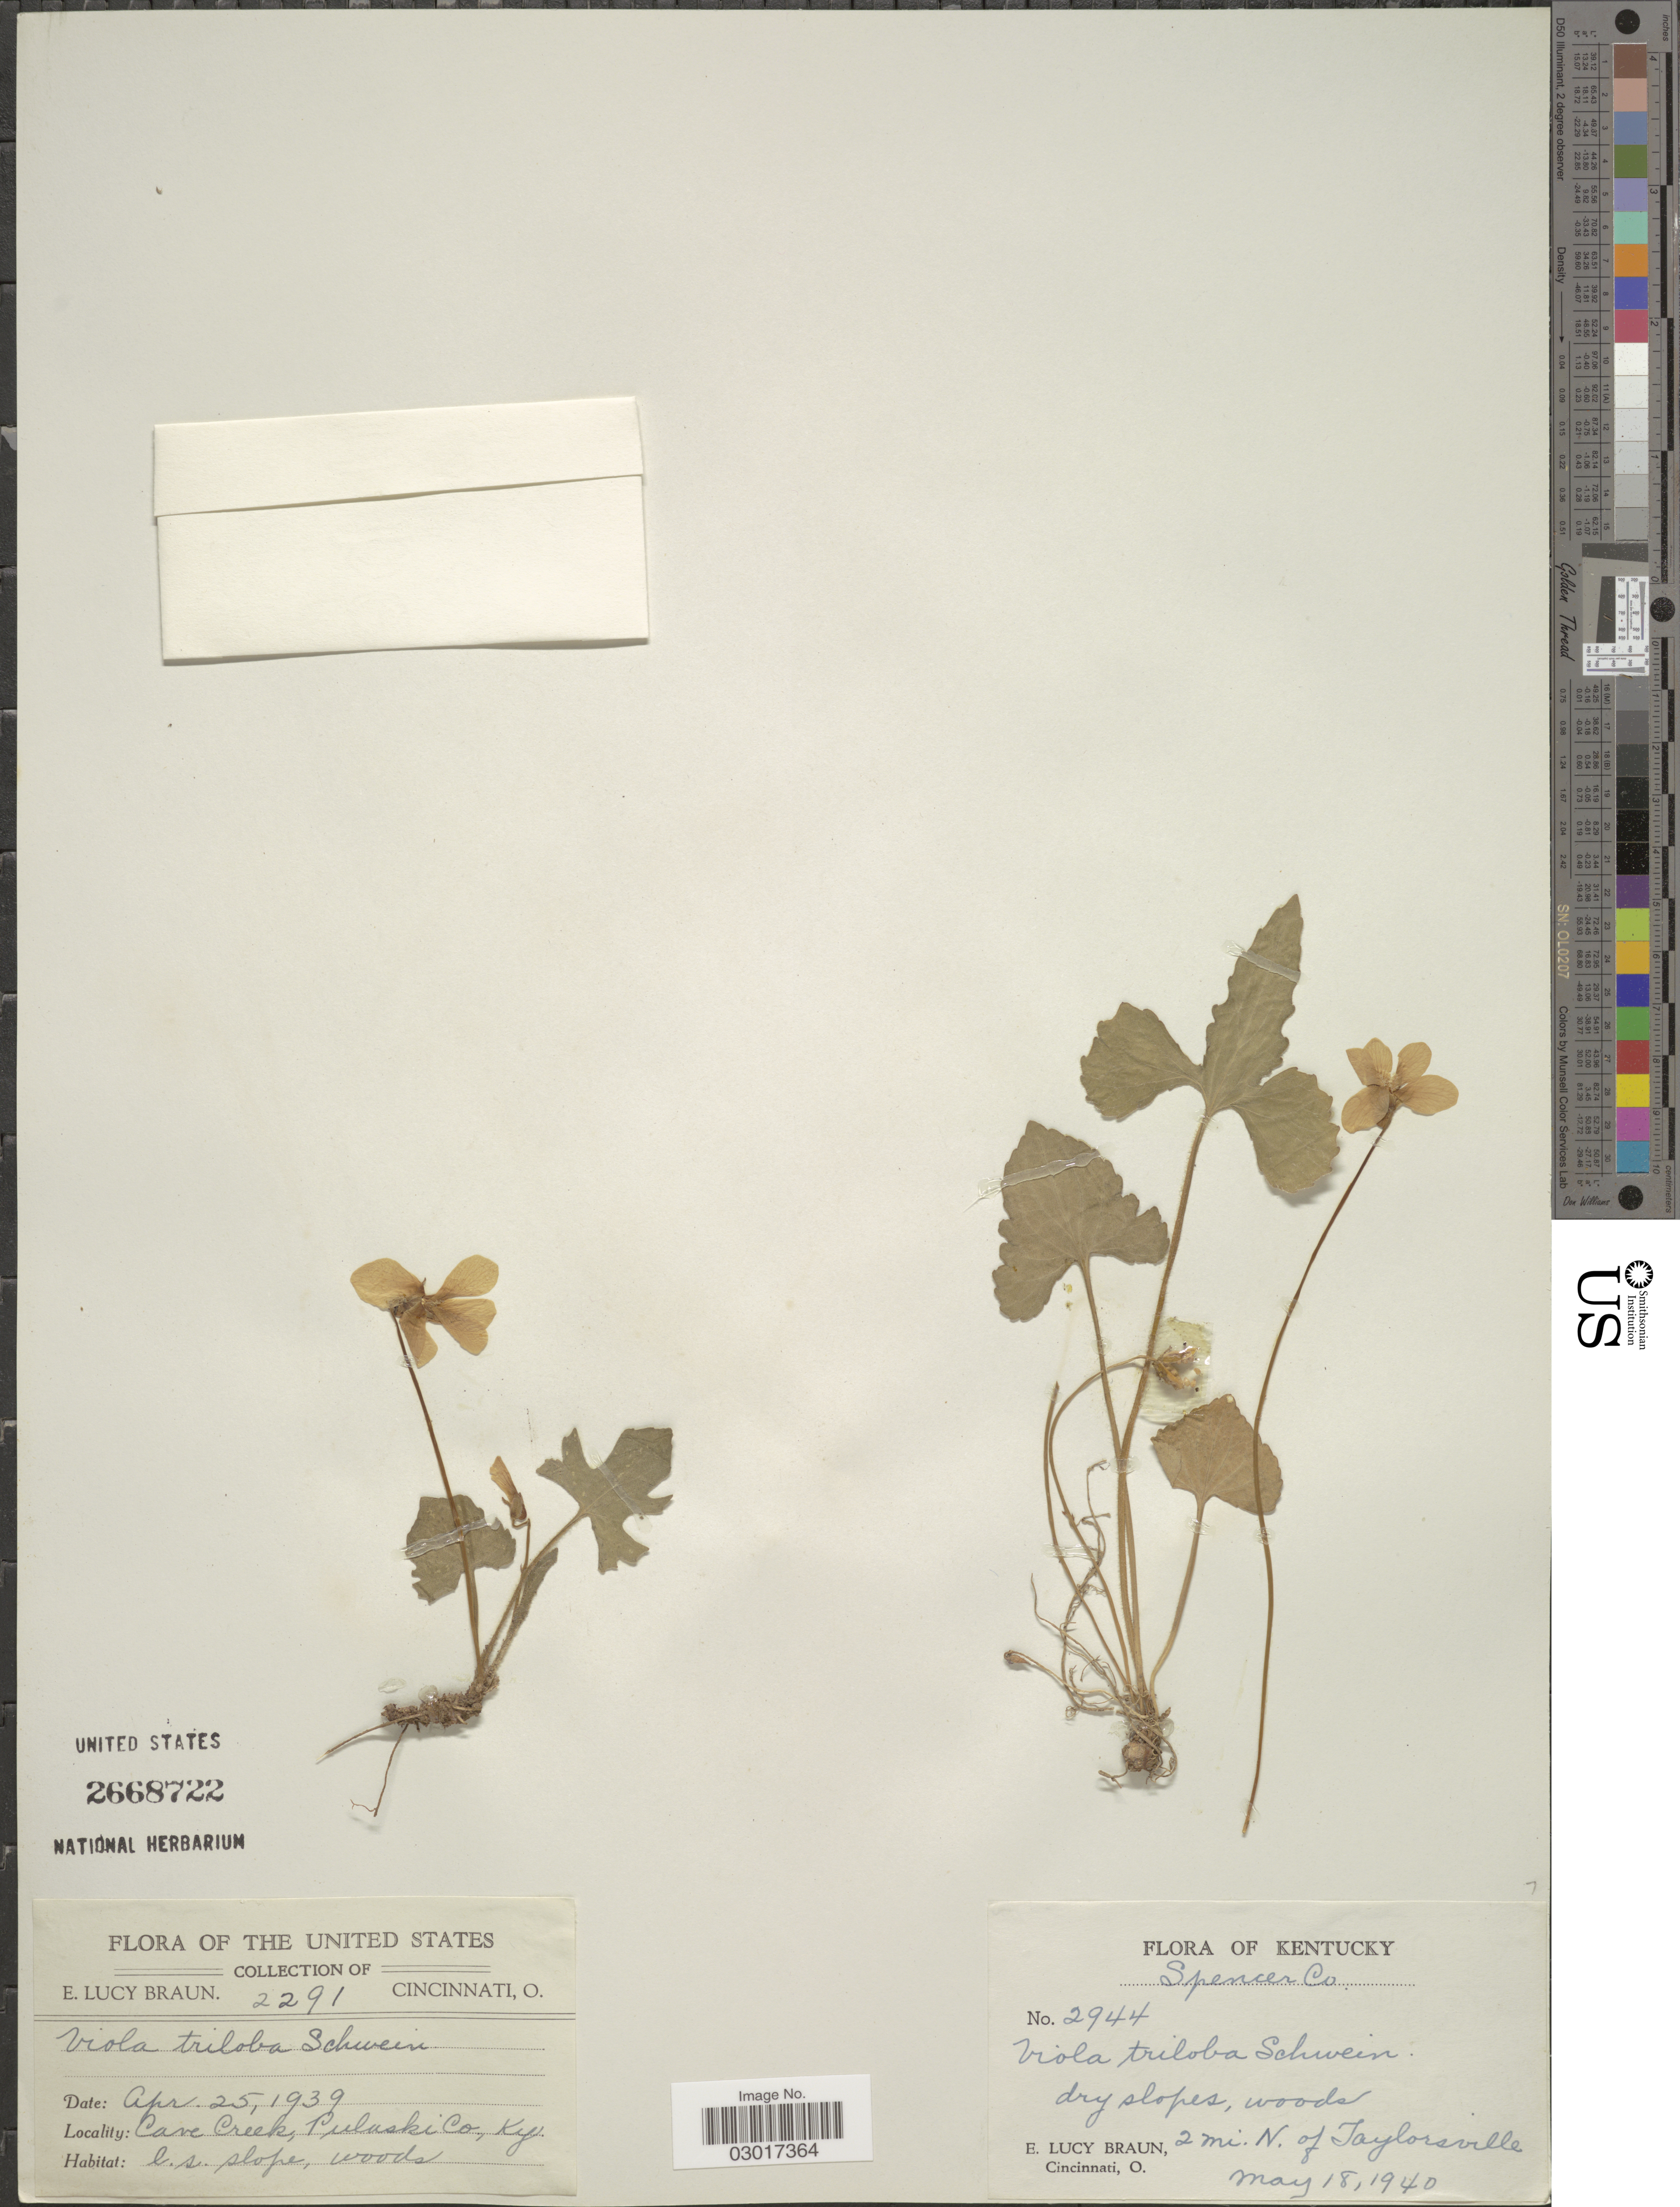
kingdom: Plantae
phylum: Tracheophyta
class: Magnoliopsida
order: Malpighiales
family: Violaceae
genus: Viola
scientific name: Viola triloba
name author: Schwein.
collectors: E. L. Braun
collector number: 2291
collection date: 1939-04-25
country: United States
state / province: Kentucky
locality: Cave Creek, Pulaski Co., 2 mi. N. of Taylorsville. Spencer Co.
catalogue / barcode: US 2668722